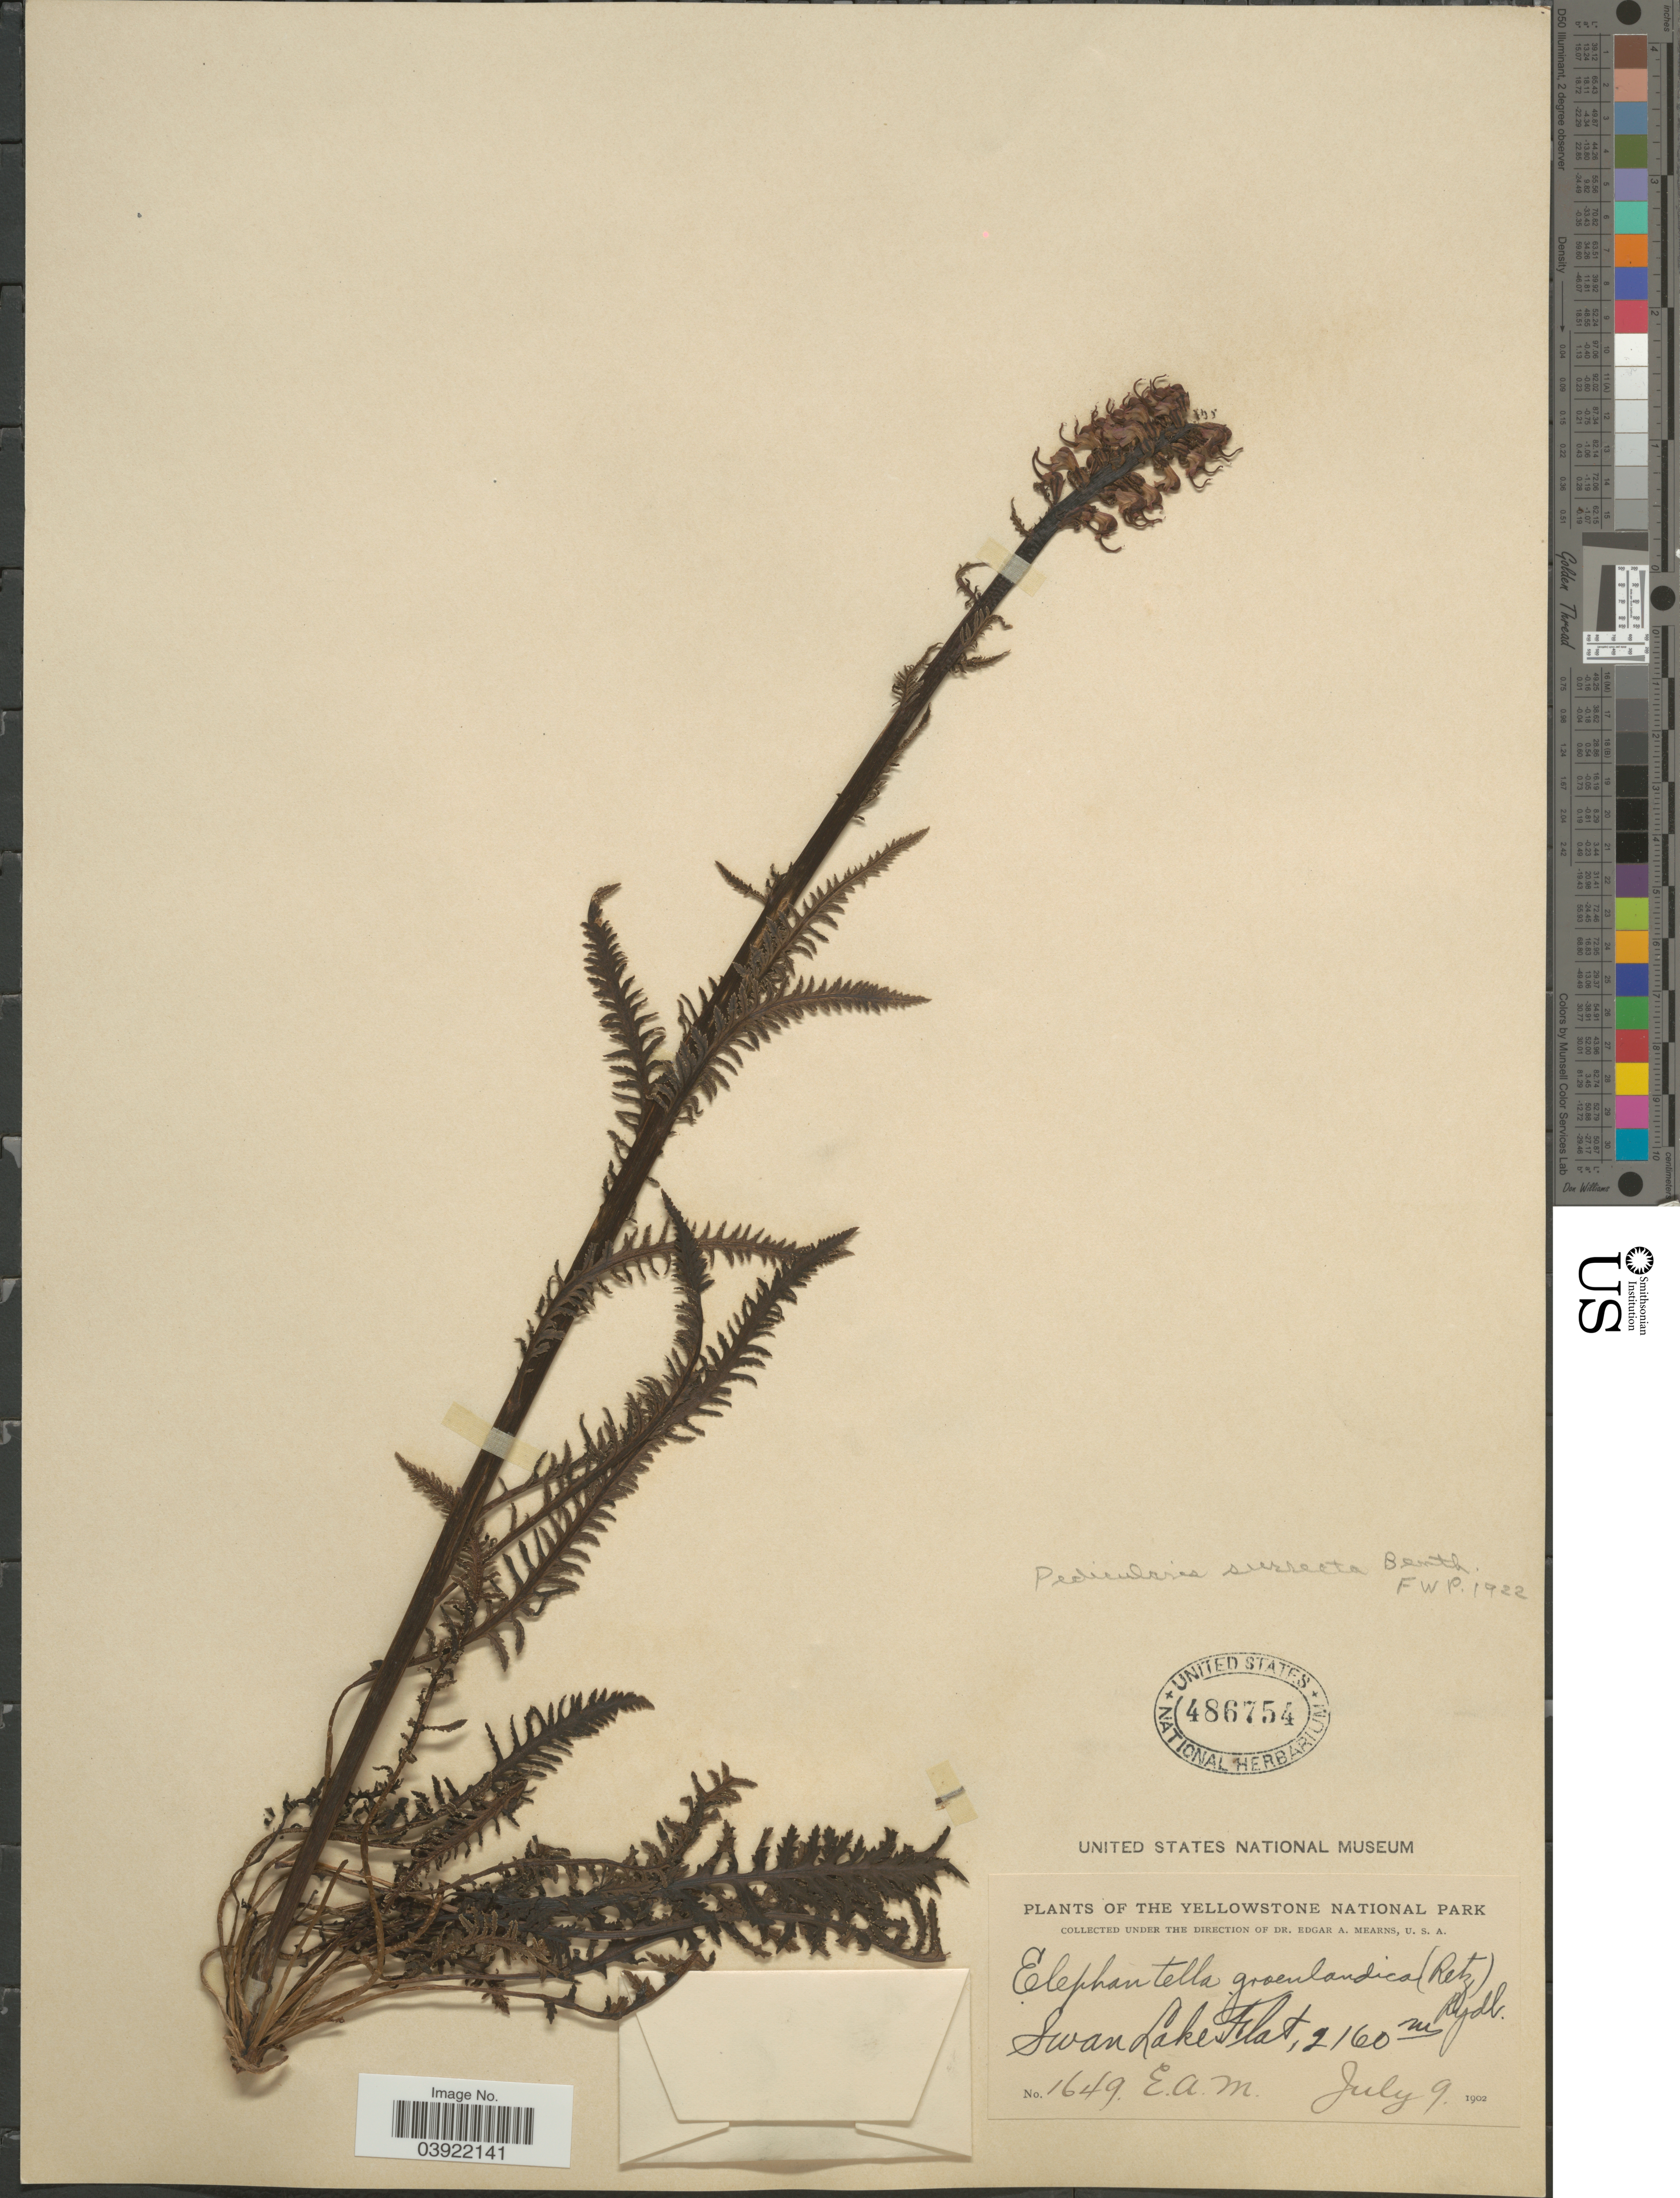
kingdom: Plantae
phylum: Tracheophyta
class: Magnoliopsida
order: Lamiales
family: Orobanchaceae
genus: Pedicularis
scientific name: Pedicularis groenlandica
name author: Retz.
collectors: E. A. Mearns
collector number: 1649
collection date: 1902-07-09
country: United States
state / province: Wyoming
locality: Yellowstone National Park. Swan Lake Flat.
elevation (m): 2160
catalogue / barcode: US 486754